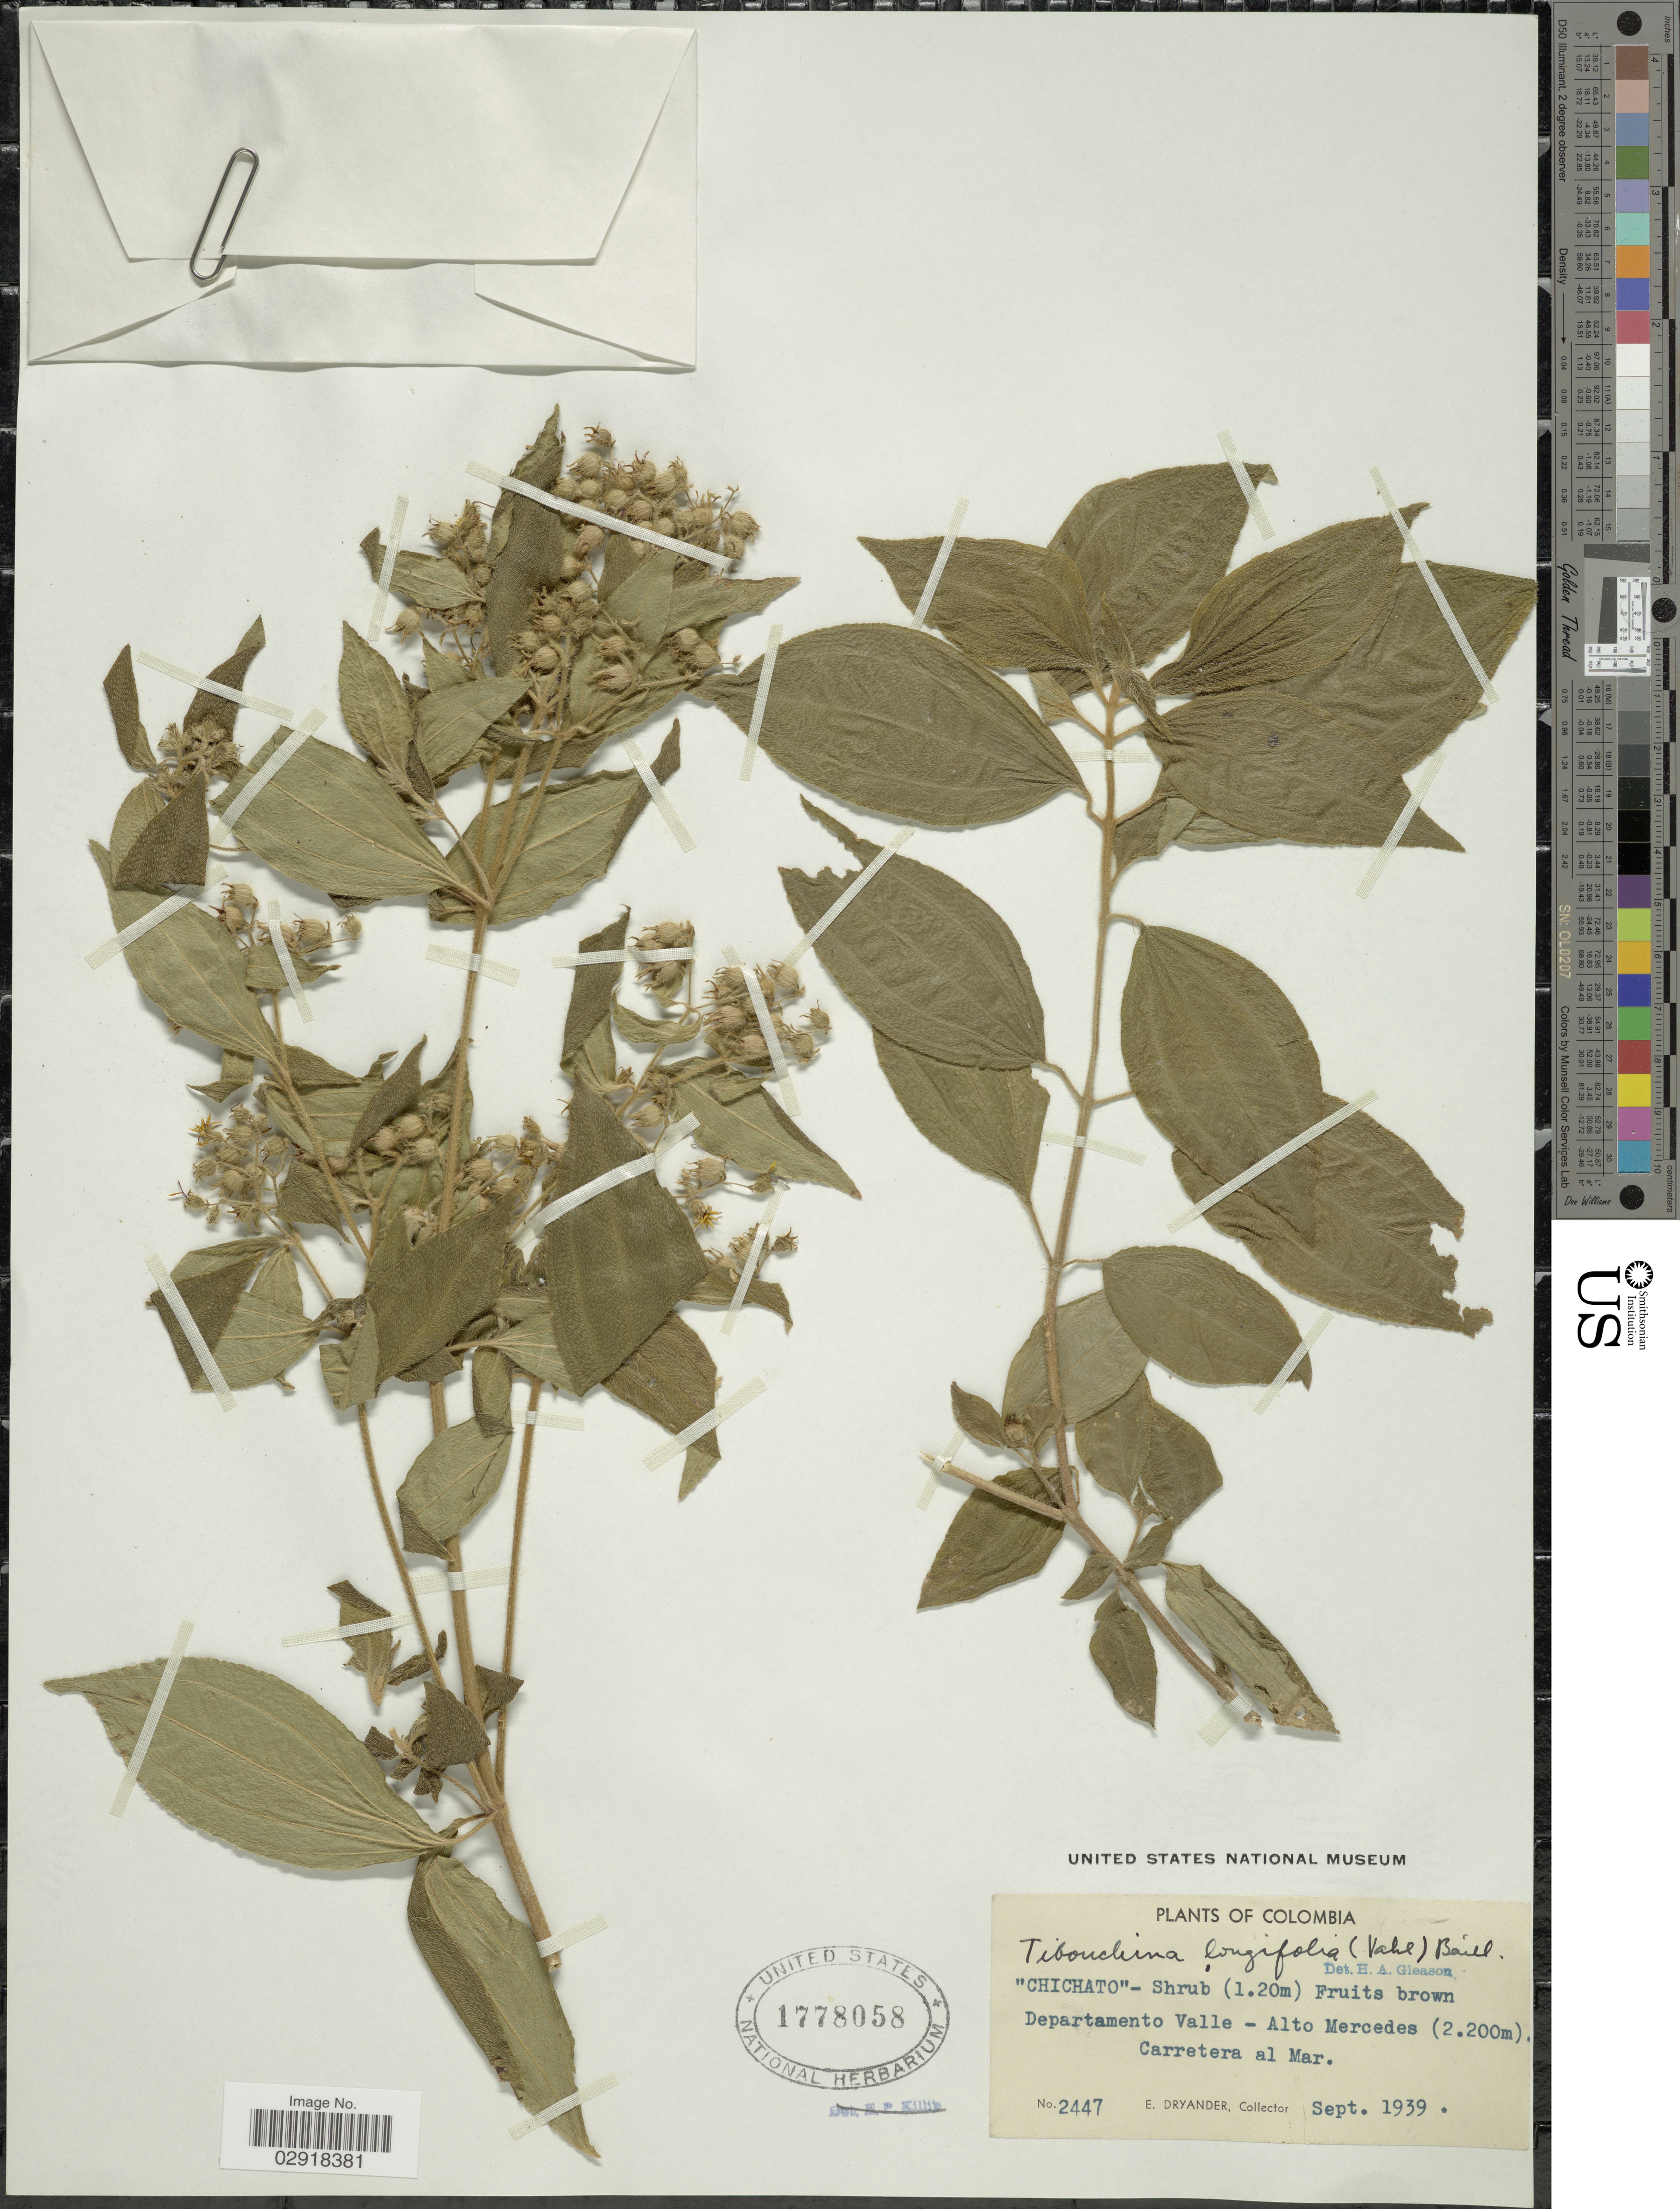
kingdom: Plantae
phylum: Tracheophyta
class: Magnoliopsida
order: Myrtales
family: Melastomataceae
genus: Chaetogastra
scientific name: Chaetogastra longifolia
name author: (Vahl) DC.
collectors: E. Dryander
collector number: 2447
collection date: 1939-09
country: Colombia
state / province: Valle del Cauca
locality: Departamento Valle, Alto Mercedes, Carretera al Mar.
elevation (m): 2200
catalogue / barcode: US 1778058